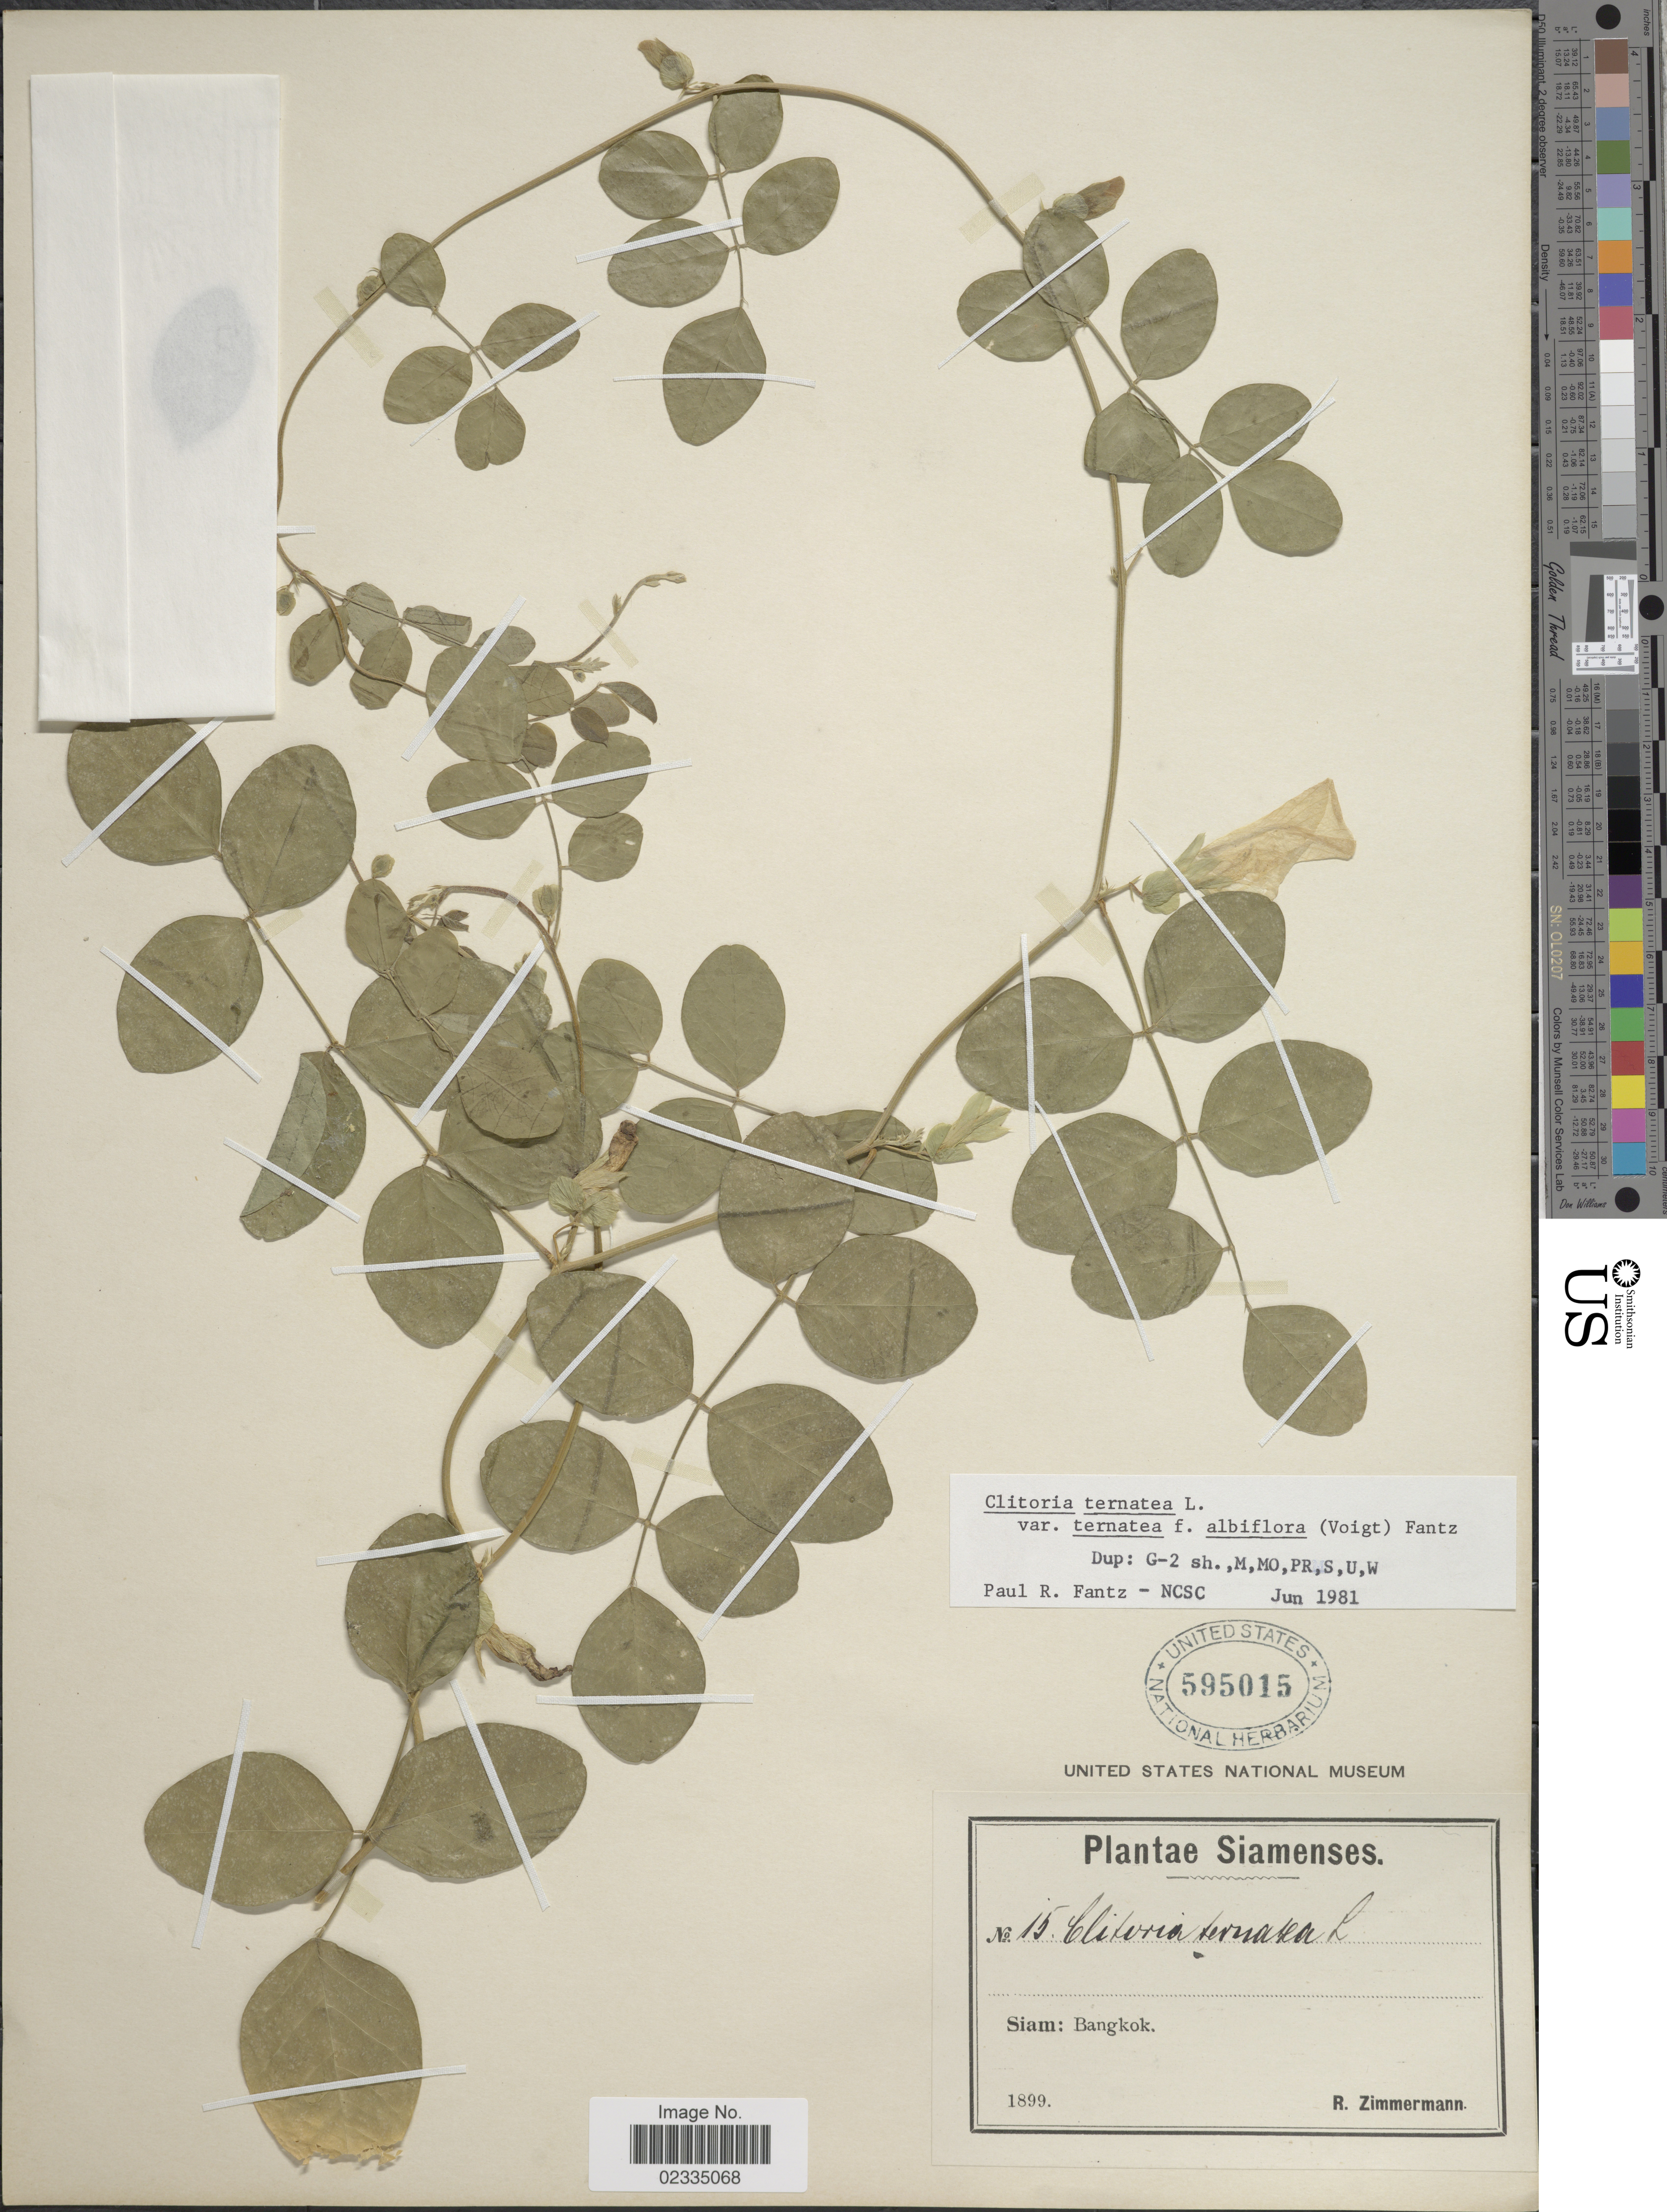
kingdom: Plantae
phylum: Tracheophyta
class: Magnoliopsida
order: Fabales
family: Fabaceae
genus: Clitoria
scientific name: Clitoria ternatea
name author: L.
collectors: R. Zimmerman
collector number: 15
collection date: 1899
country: Thailand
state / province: Bangkok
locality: Siam: Bangkok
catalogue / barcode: US 595015